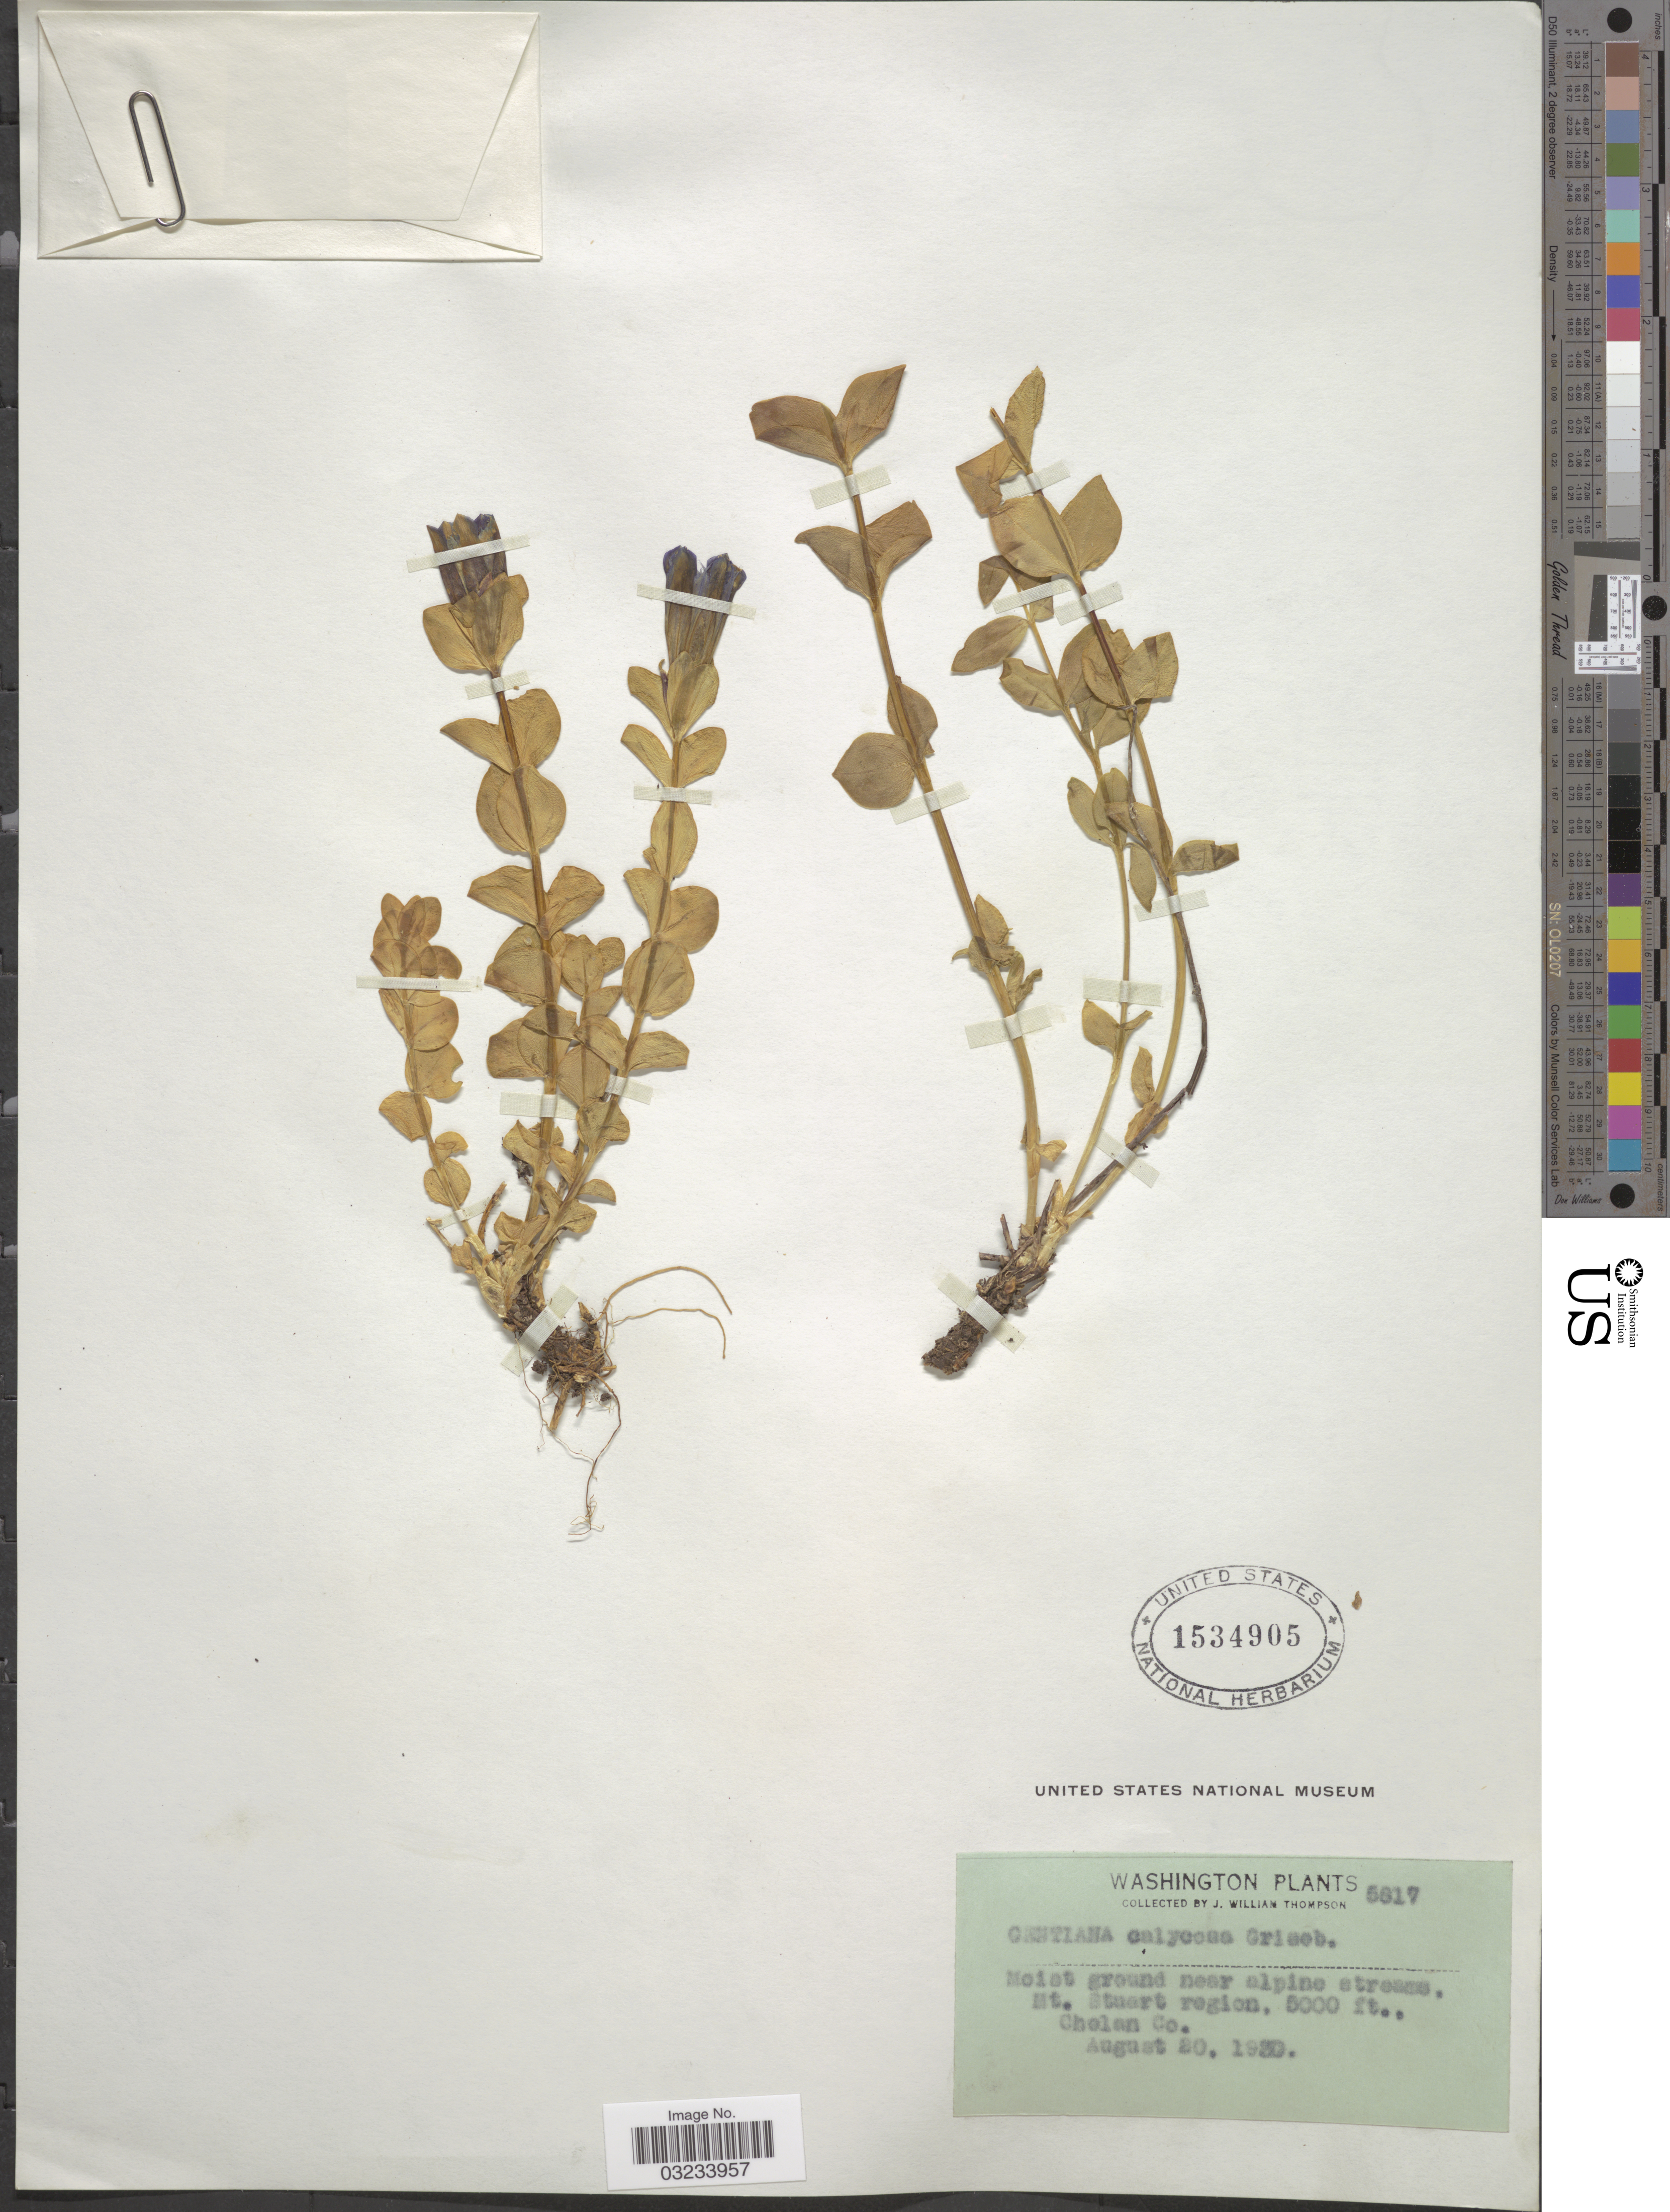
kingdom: Plantae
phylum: Tracheophyta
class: Magnoliopsida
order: Gentianales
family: Gentianaceae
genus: Gentiana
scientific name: Gentiana calycosa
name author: Griseb.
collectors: J. W. Thompson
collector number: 5817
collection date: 1930-08-20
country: United States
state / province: Washington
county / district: Chelan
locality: Mt. Stuart region, Chelan Co.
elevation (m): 1524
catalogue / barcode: US 1534905